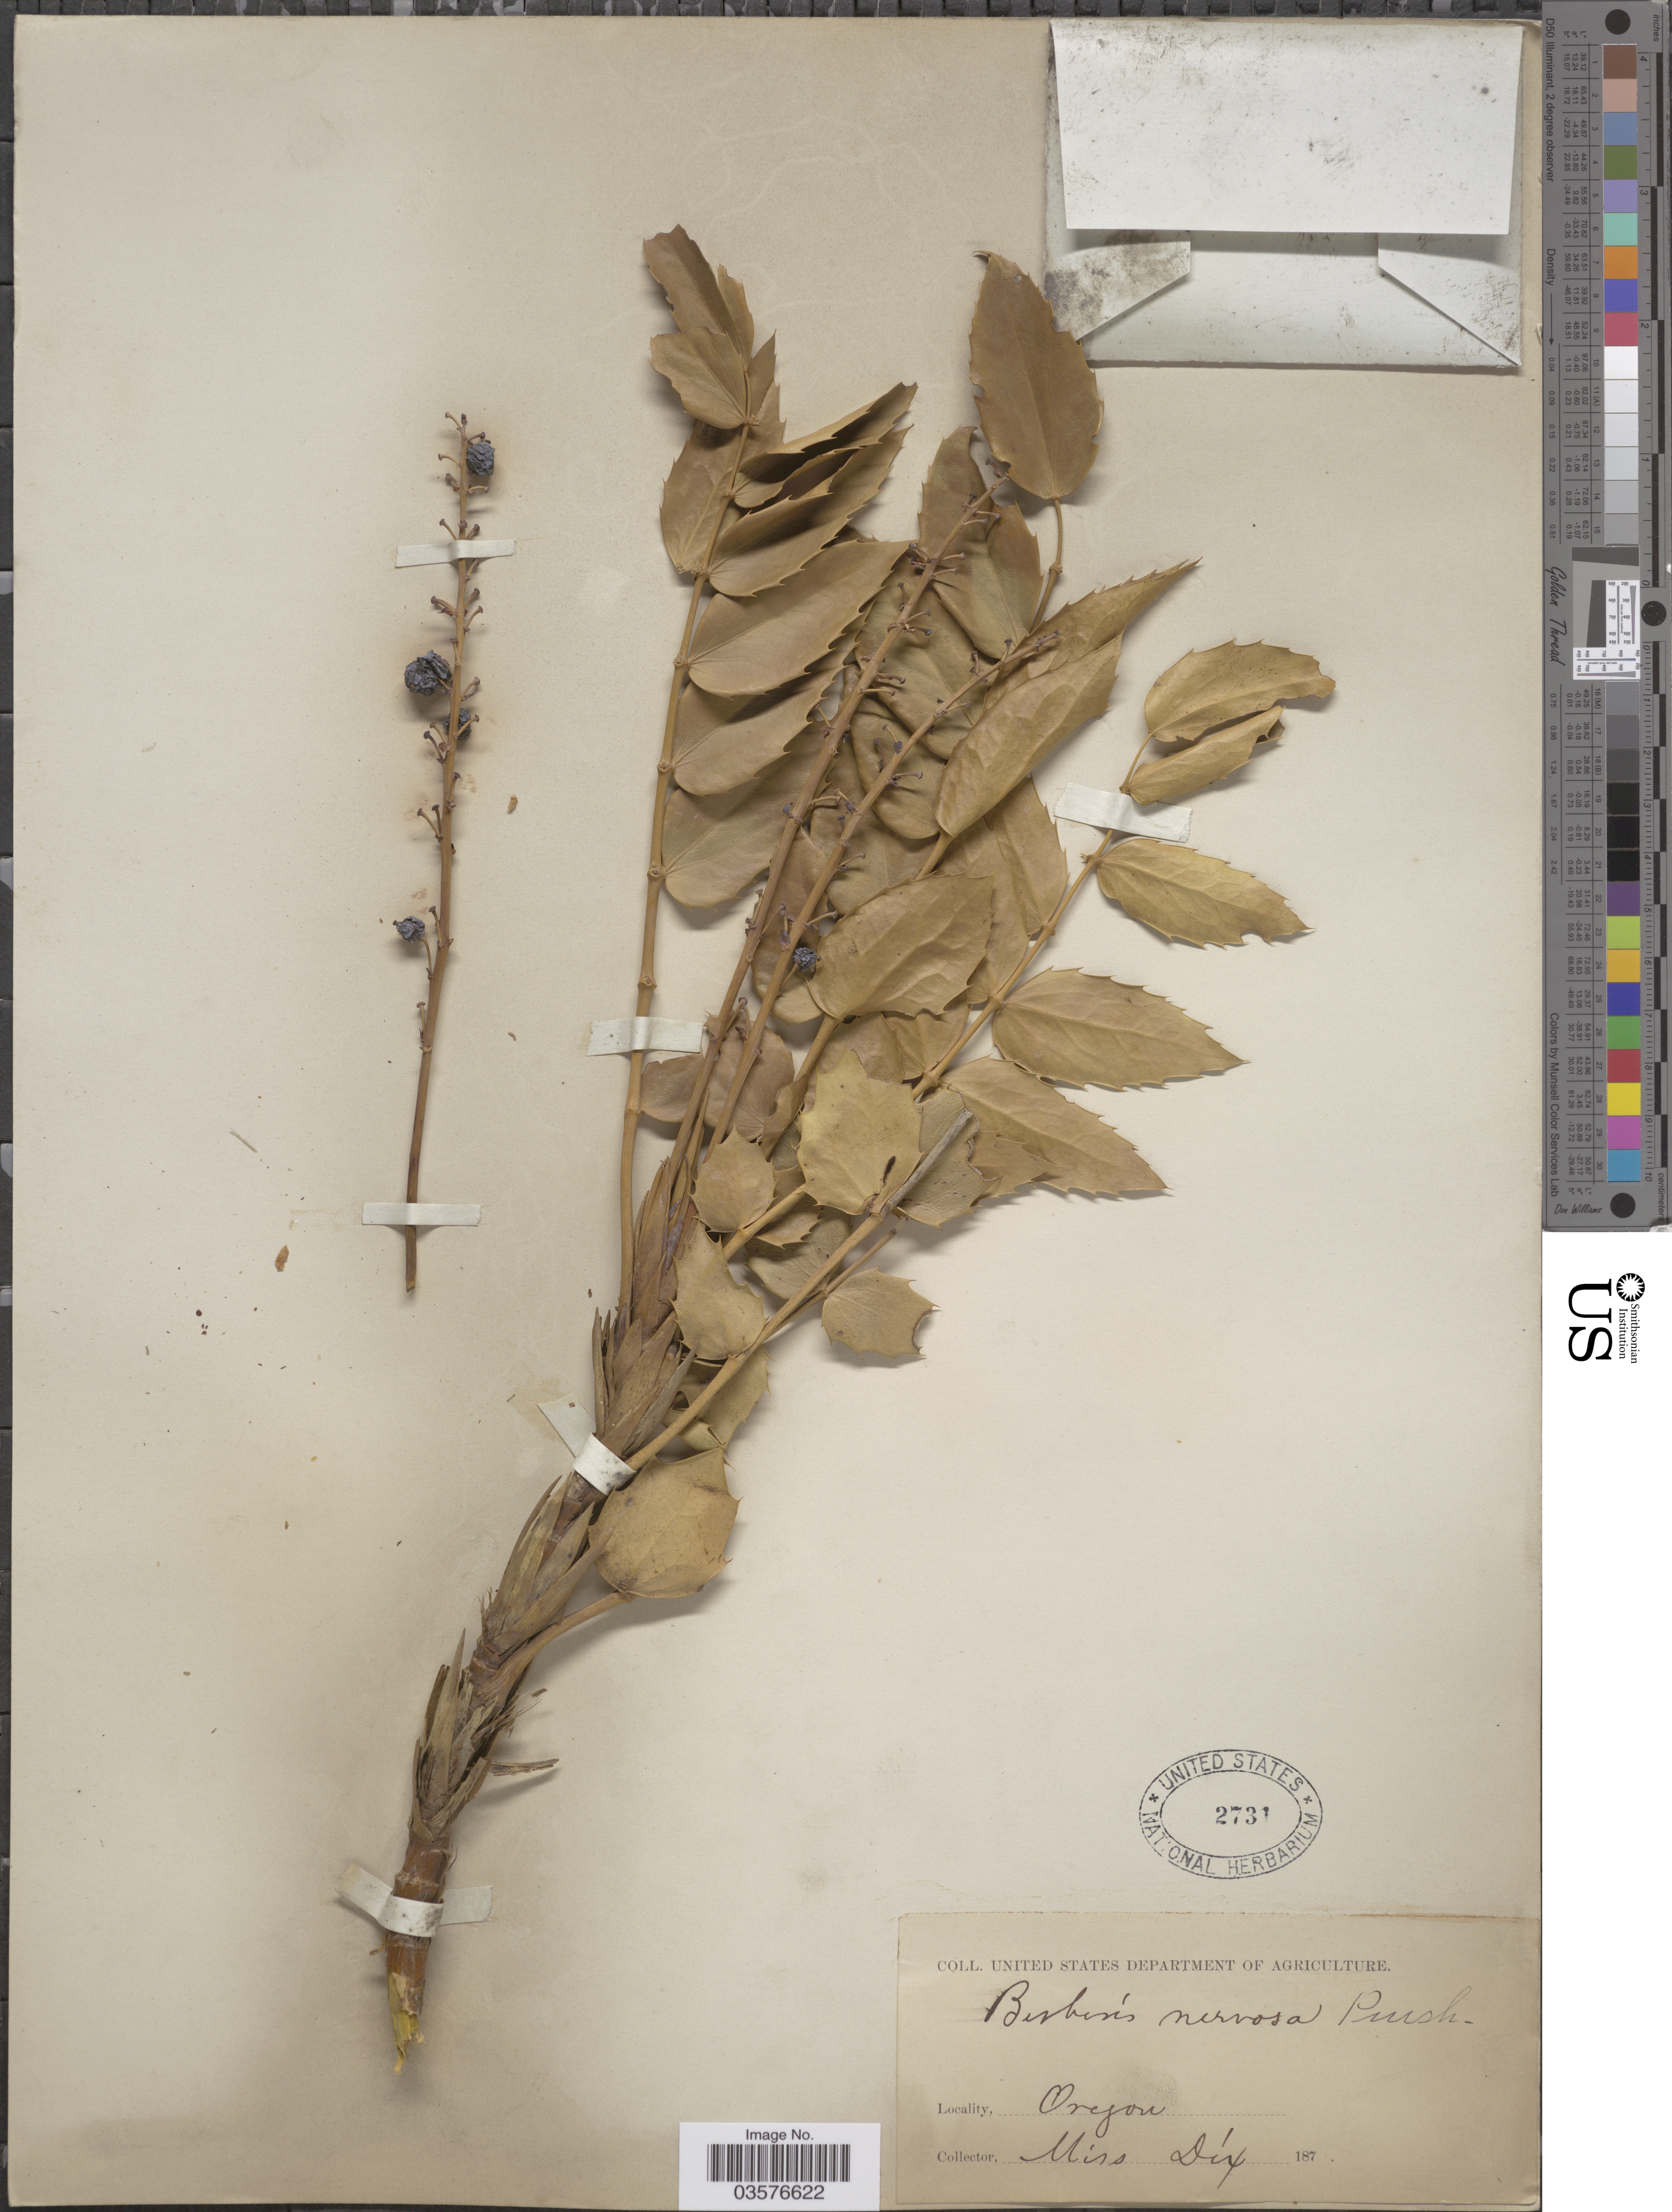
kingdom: Plantae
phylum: Tracheophyta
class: Magnoliopsida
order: Ranunculales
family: Berberidaceae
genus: Mahonia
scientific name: Mahonia nervosa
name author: (Pursh) Nutt.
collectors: Dix.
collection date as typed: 187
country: United States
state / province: Oregon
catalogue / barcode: US 2731